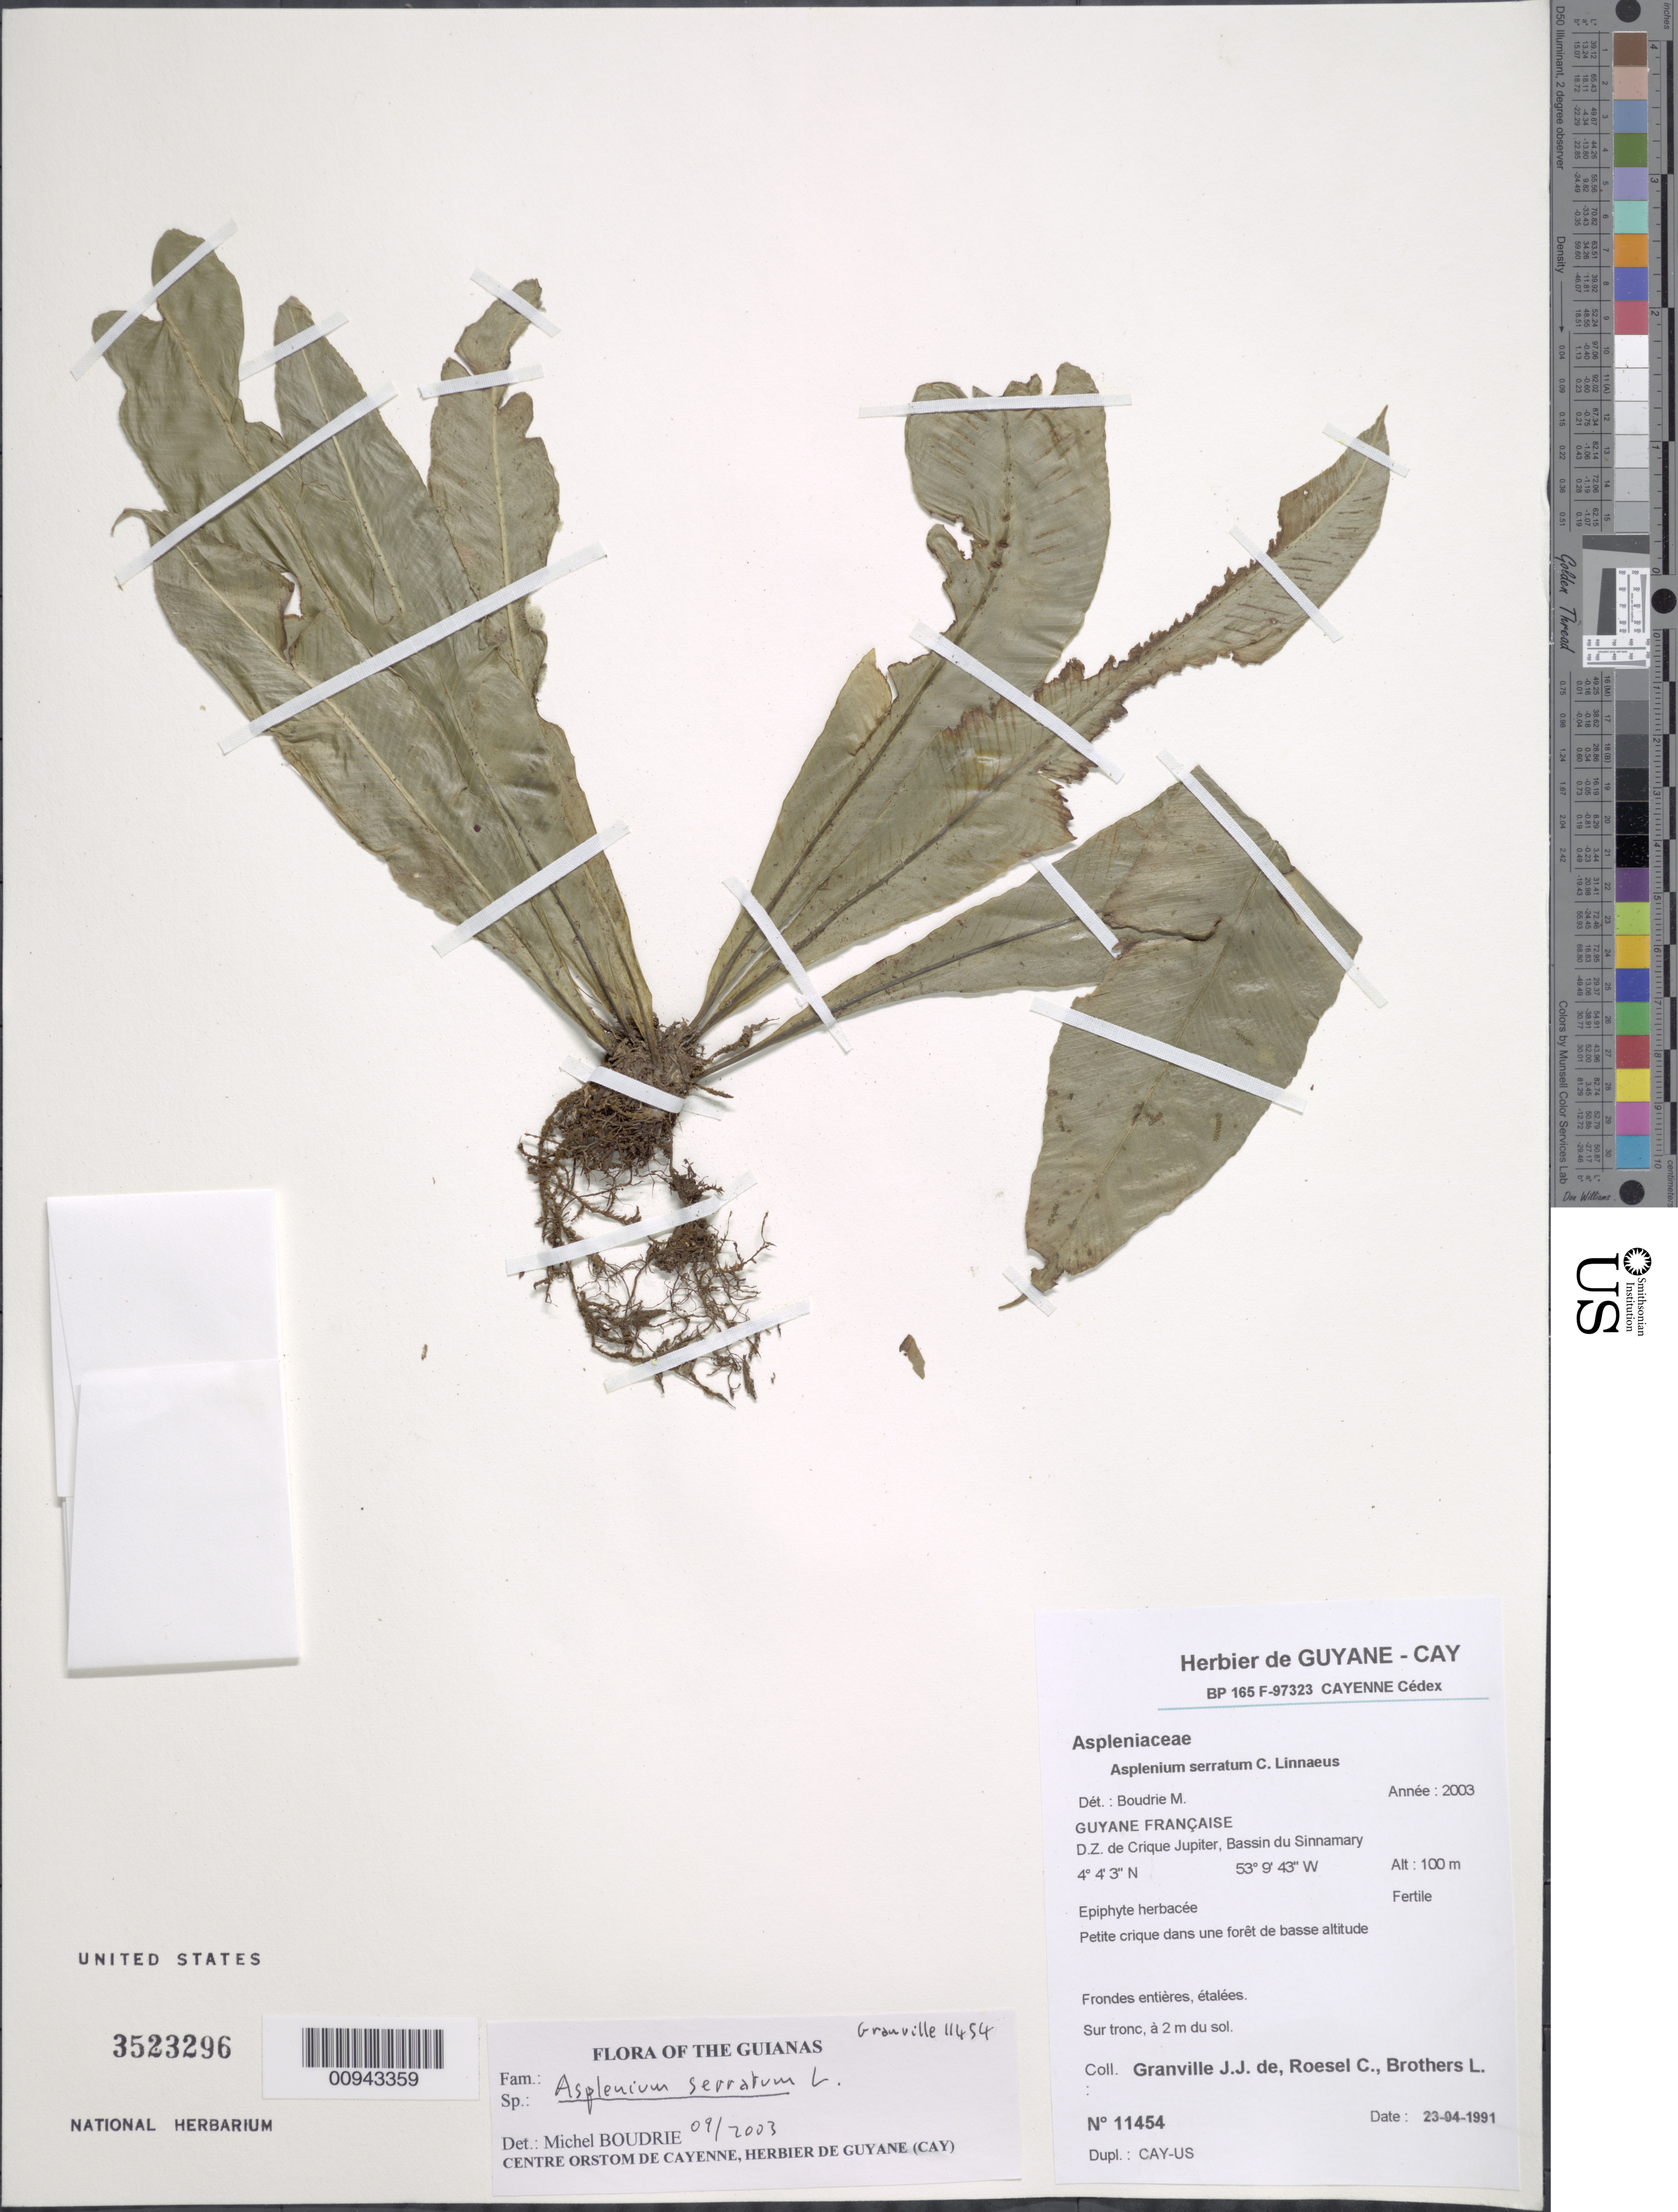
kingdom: Plantae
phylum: Tracheophyta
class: Polypodiopsida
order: Polypodiales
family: Aspleniaceae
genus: Asplenium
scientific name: Asplenium serratum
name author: L.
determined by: Boudrie, M.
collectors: J.-J. de Granville, C. S. Roesel & L. Brothers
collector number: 11454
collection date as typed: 23-Apr-91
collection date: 1991-04-23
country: French Guiana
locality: D.Z. de Crique Jupiter, Bassin du Sinnamary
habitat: Petite crique dans une foret de basse altitude. Sur tronc, a 2m du sol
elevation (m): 100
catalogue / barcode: US 3523296